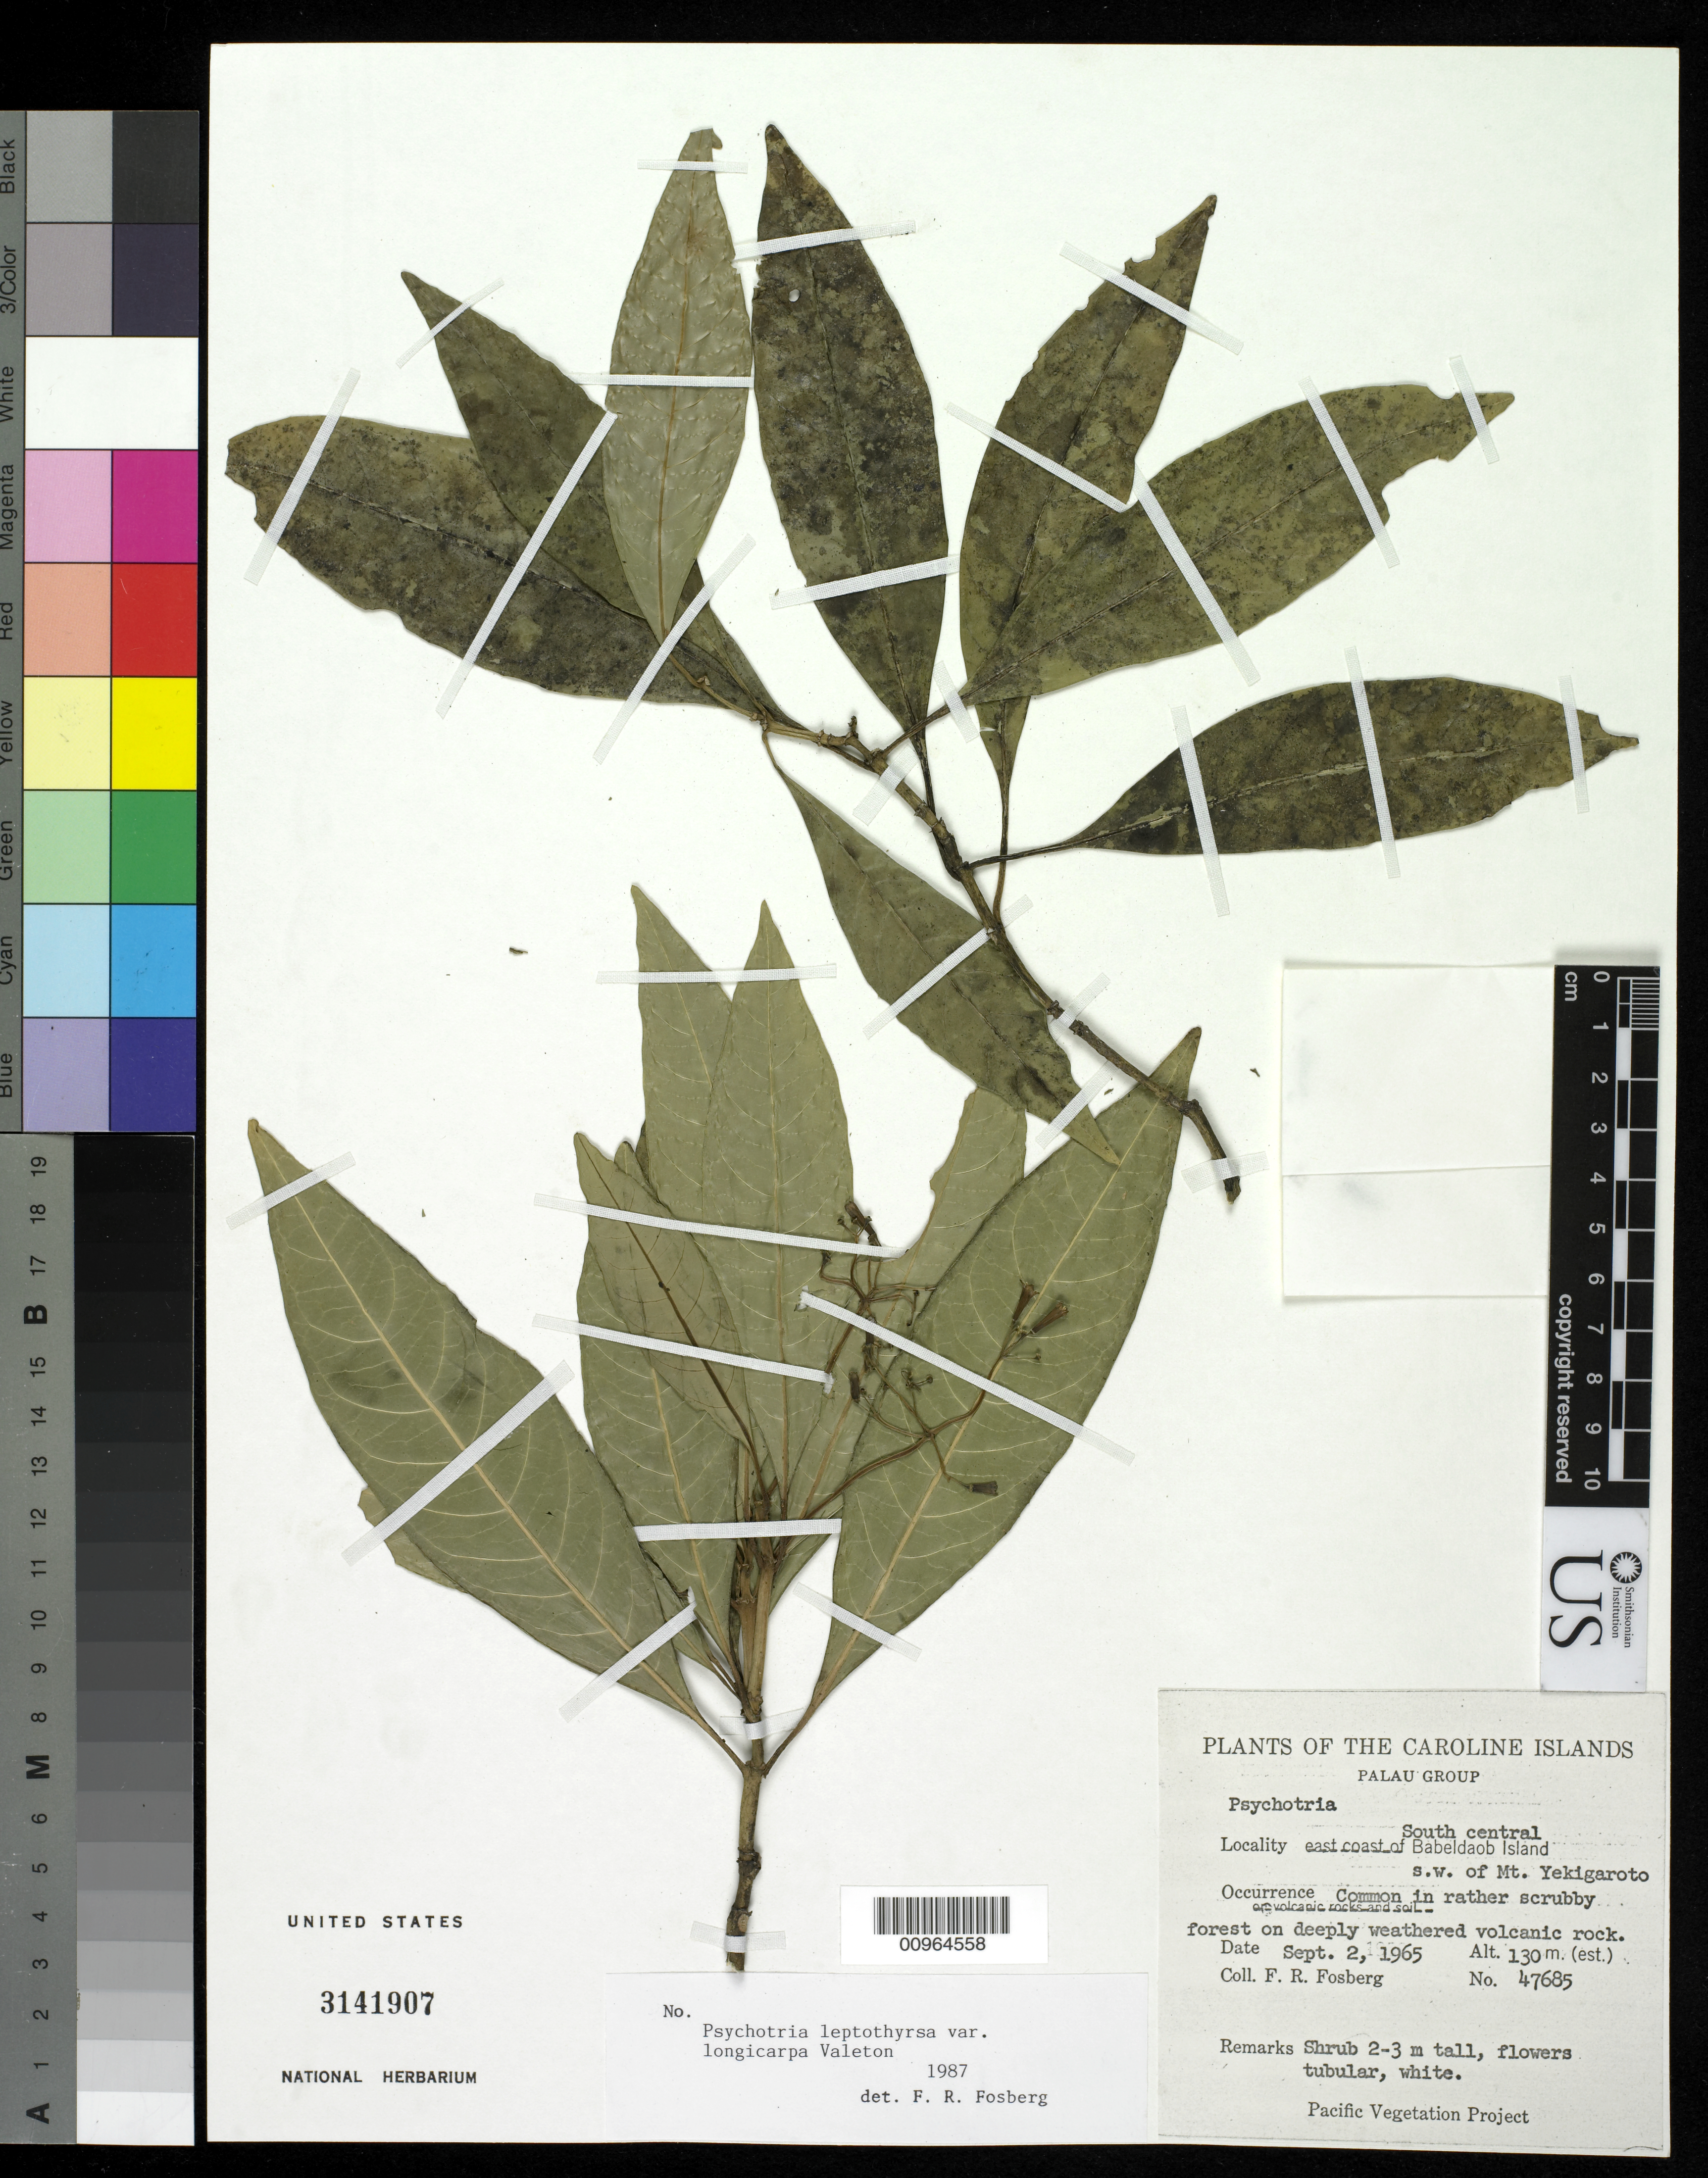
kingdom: Plantae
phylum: Tracheophyta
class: Magnoliopsida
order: Gentianales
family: Rubiaceae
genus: Psychotria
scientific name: Psychotria leptothyrsa var. longicarpa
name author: Valeton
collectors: F. R. Fosberg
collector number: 47685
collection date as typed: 02 Sep 1965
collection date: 1965-09-02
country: Palau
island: Babeldaob [Babelthuap]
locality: South center of island, SW of Mt. Yekigaroto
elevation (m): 130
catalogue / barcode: US 3141907